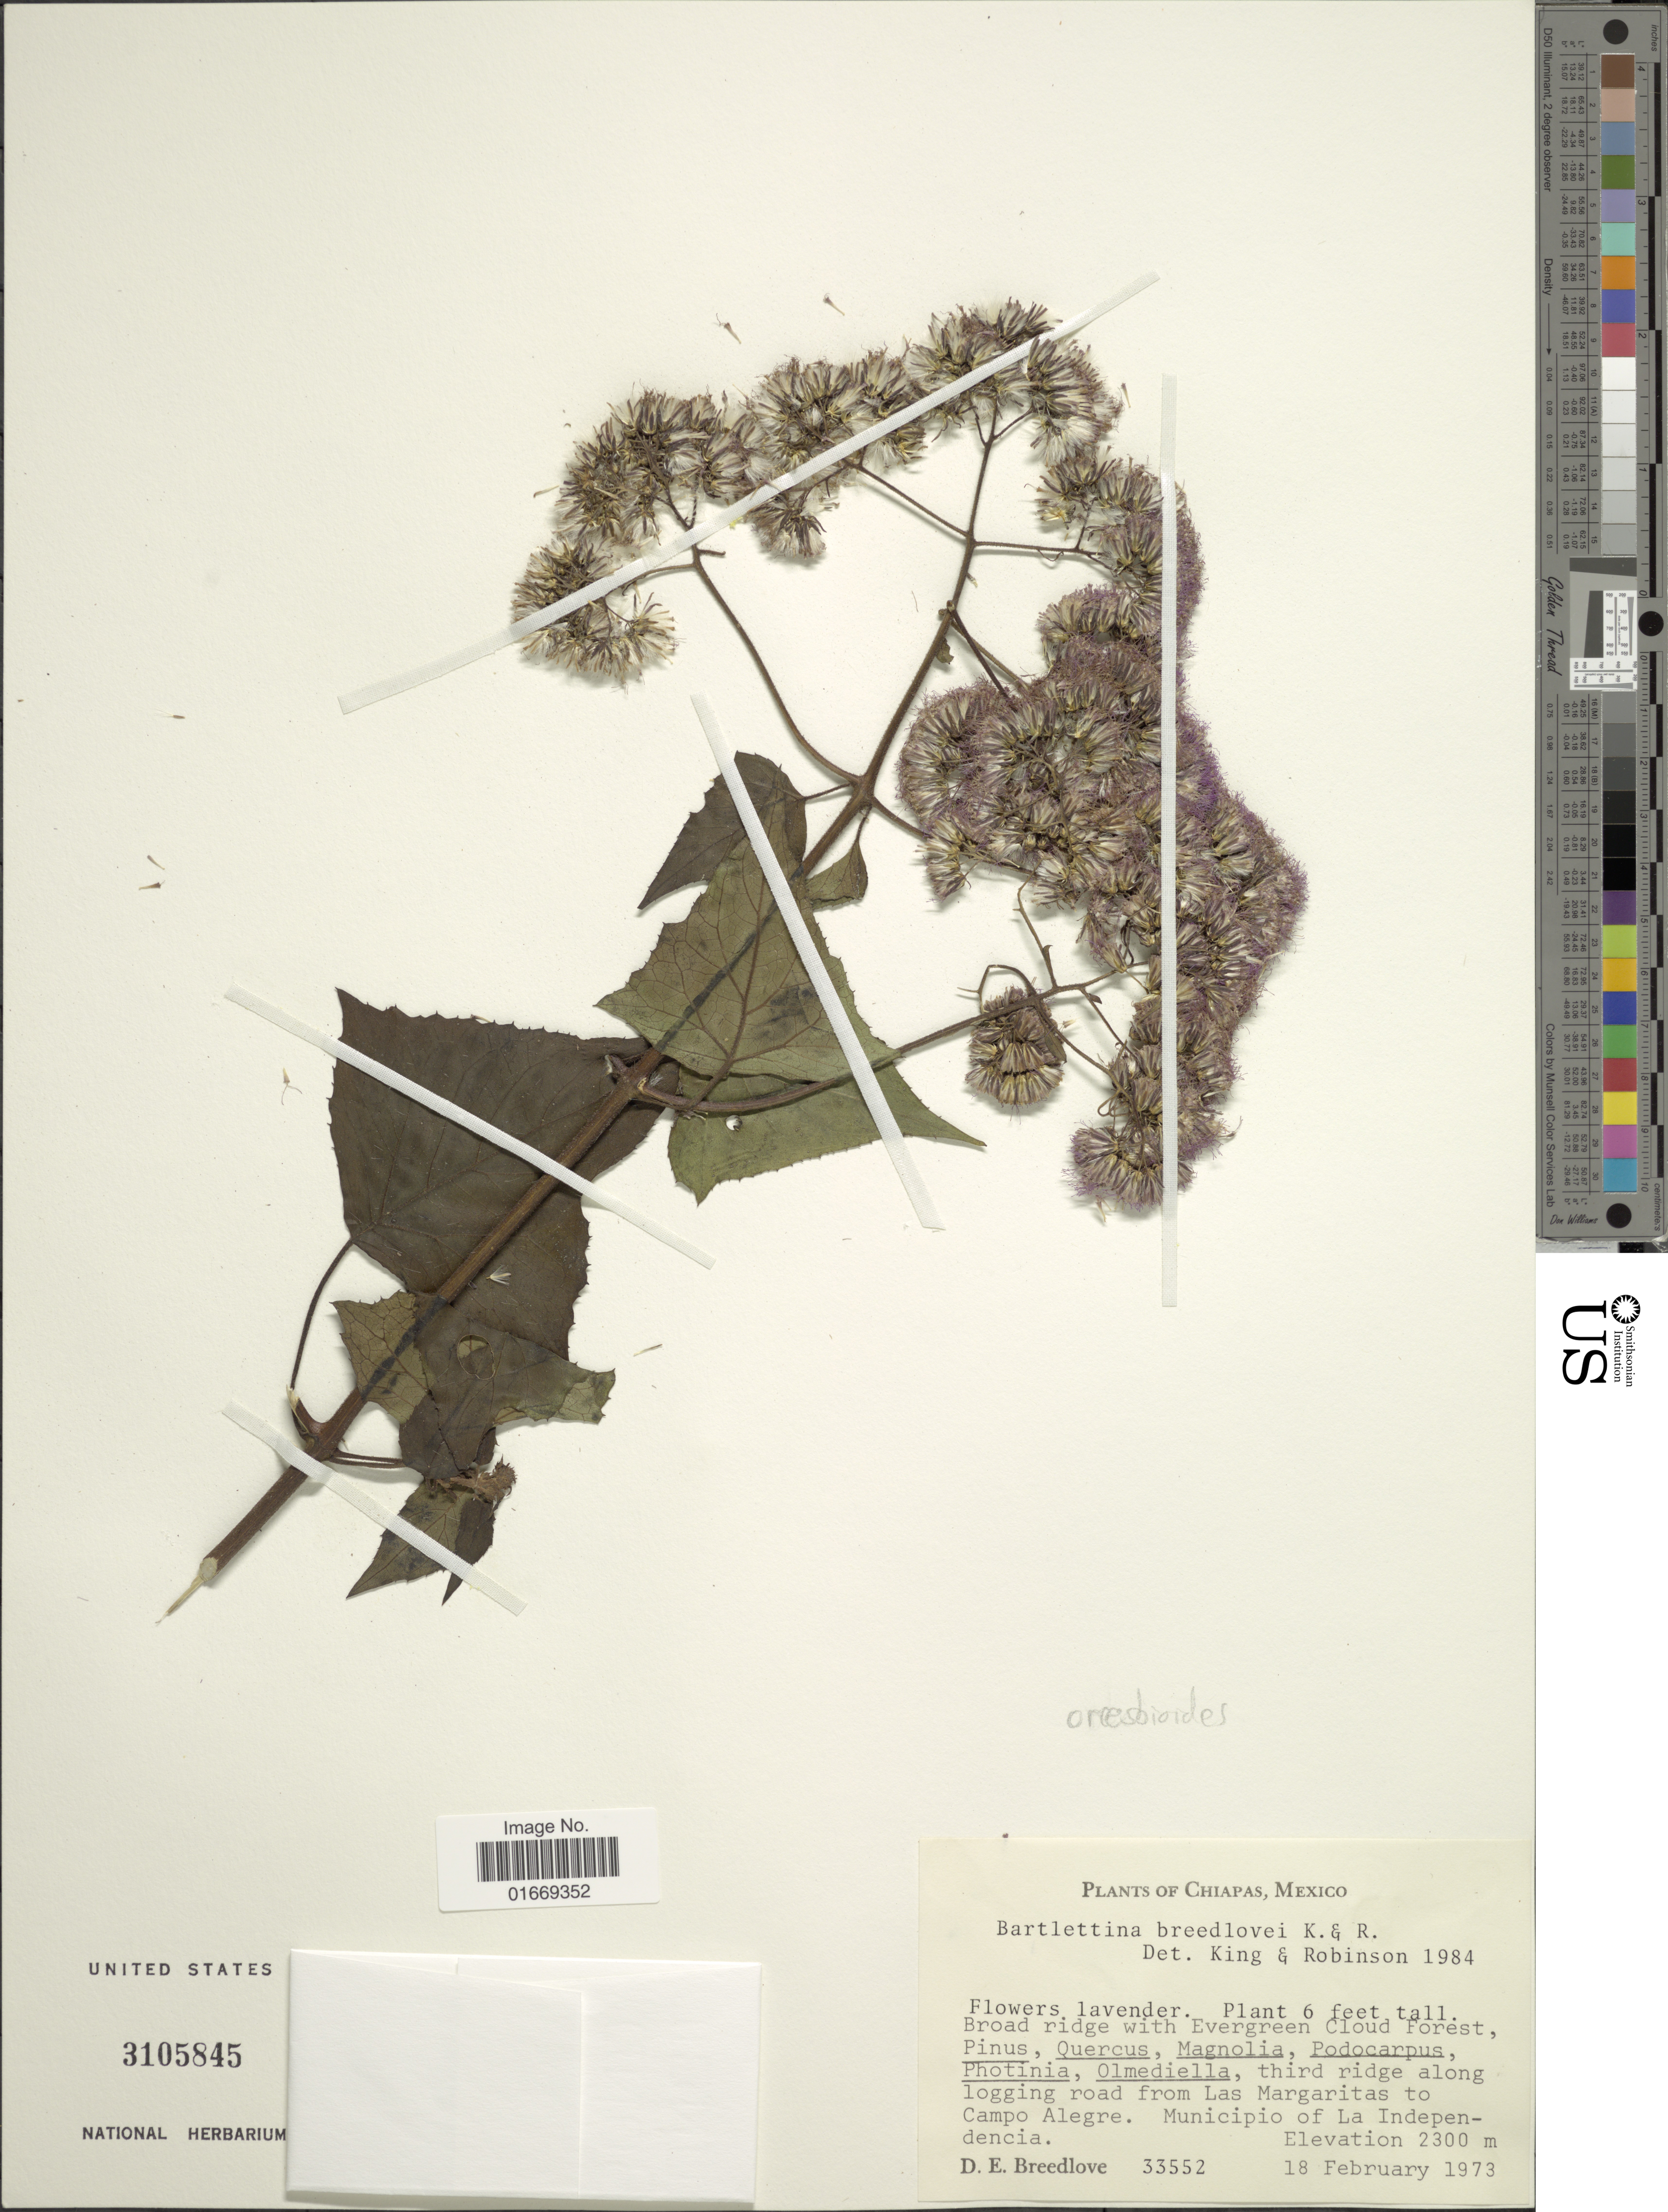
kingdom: Plantae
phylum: Tracheophyta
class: Magnoliopsida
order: Asterales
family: Asteraceae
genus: Bartlettina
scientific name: Bartlettina oresbioides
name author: (B.L. Rob.) R.M. King & H. Rob.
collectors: D. E. Breedlove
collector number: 33552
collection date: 1973-02-18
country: Mexico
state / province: Chiapas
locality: Third ridge along logging road from Las Margaritas to Campo Alegre. Municipio of La Independencia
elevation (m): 2300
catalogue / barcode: US 3105845